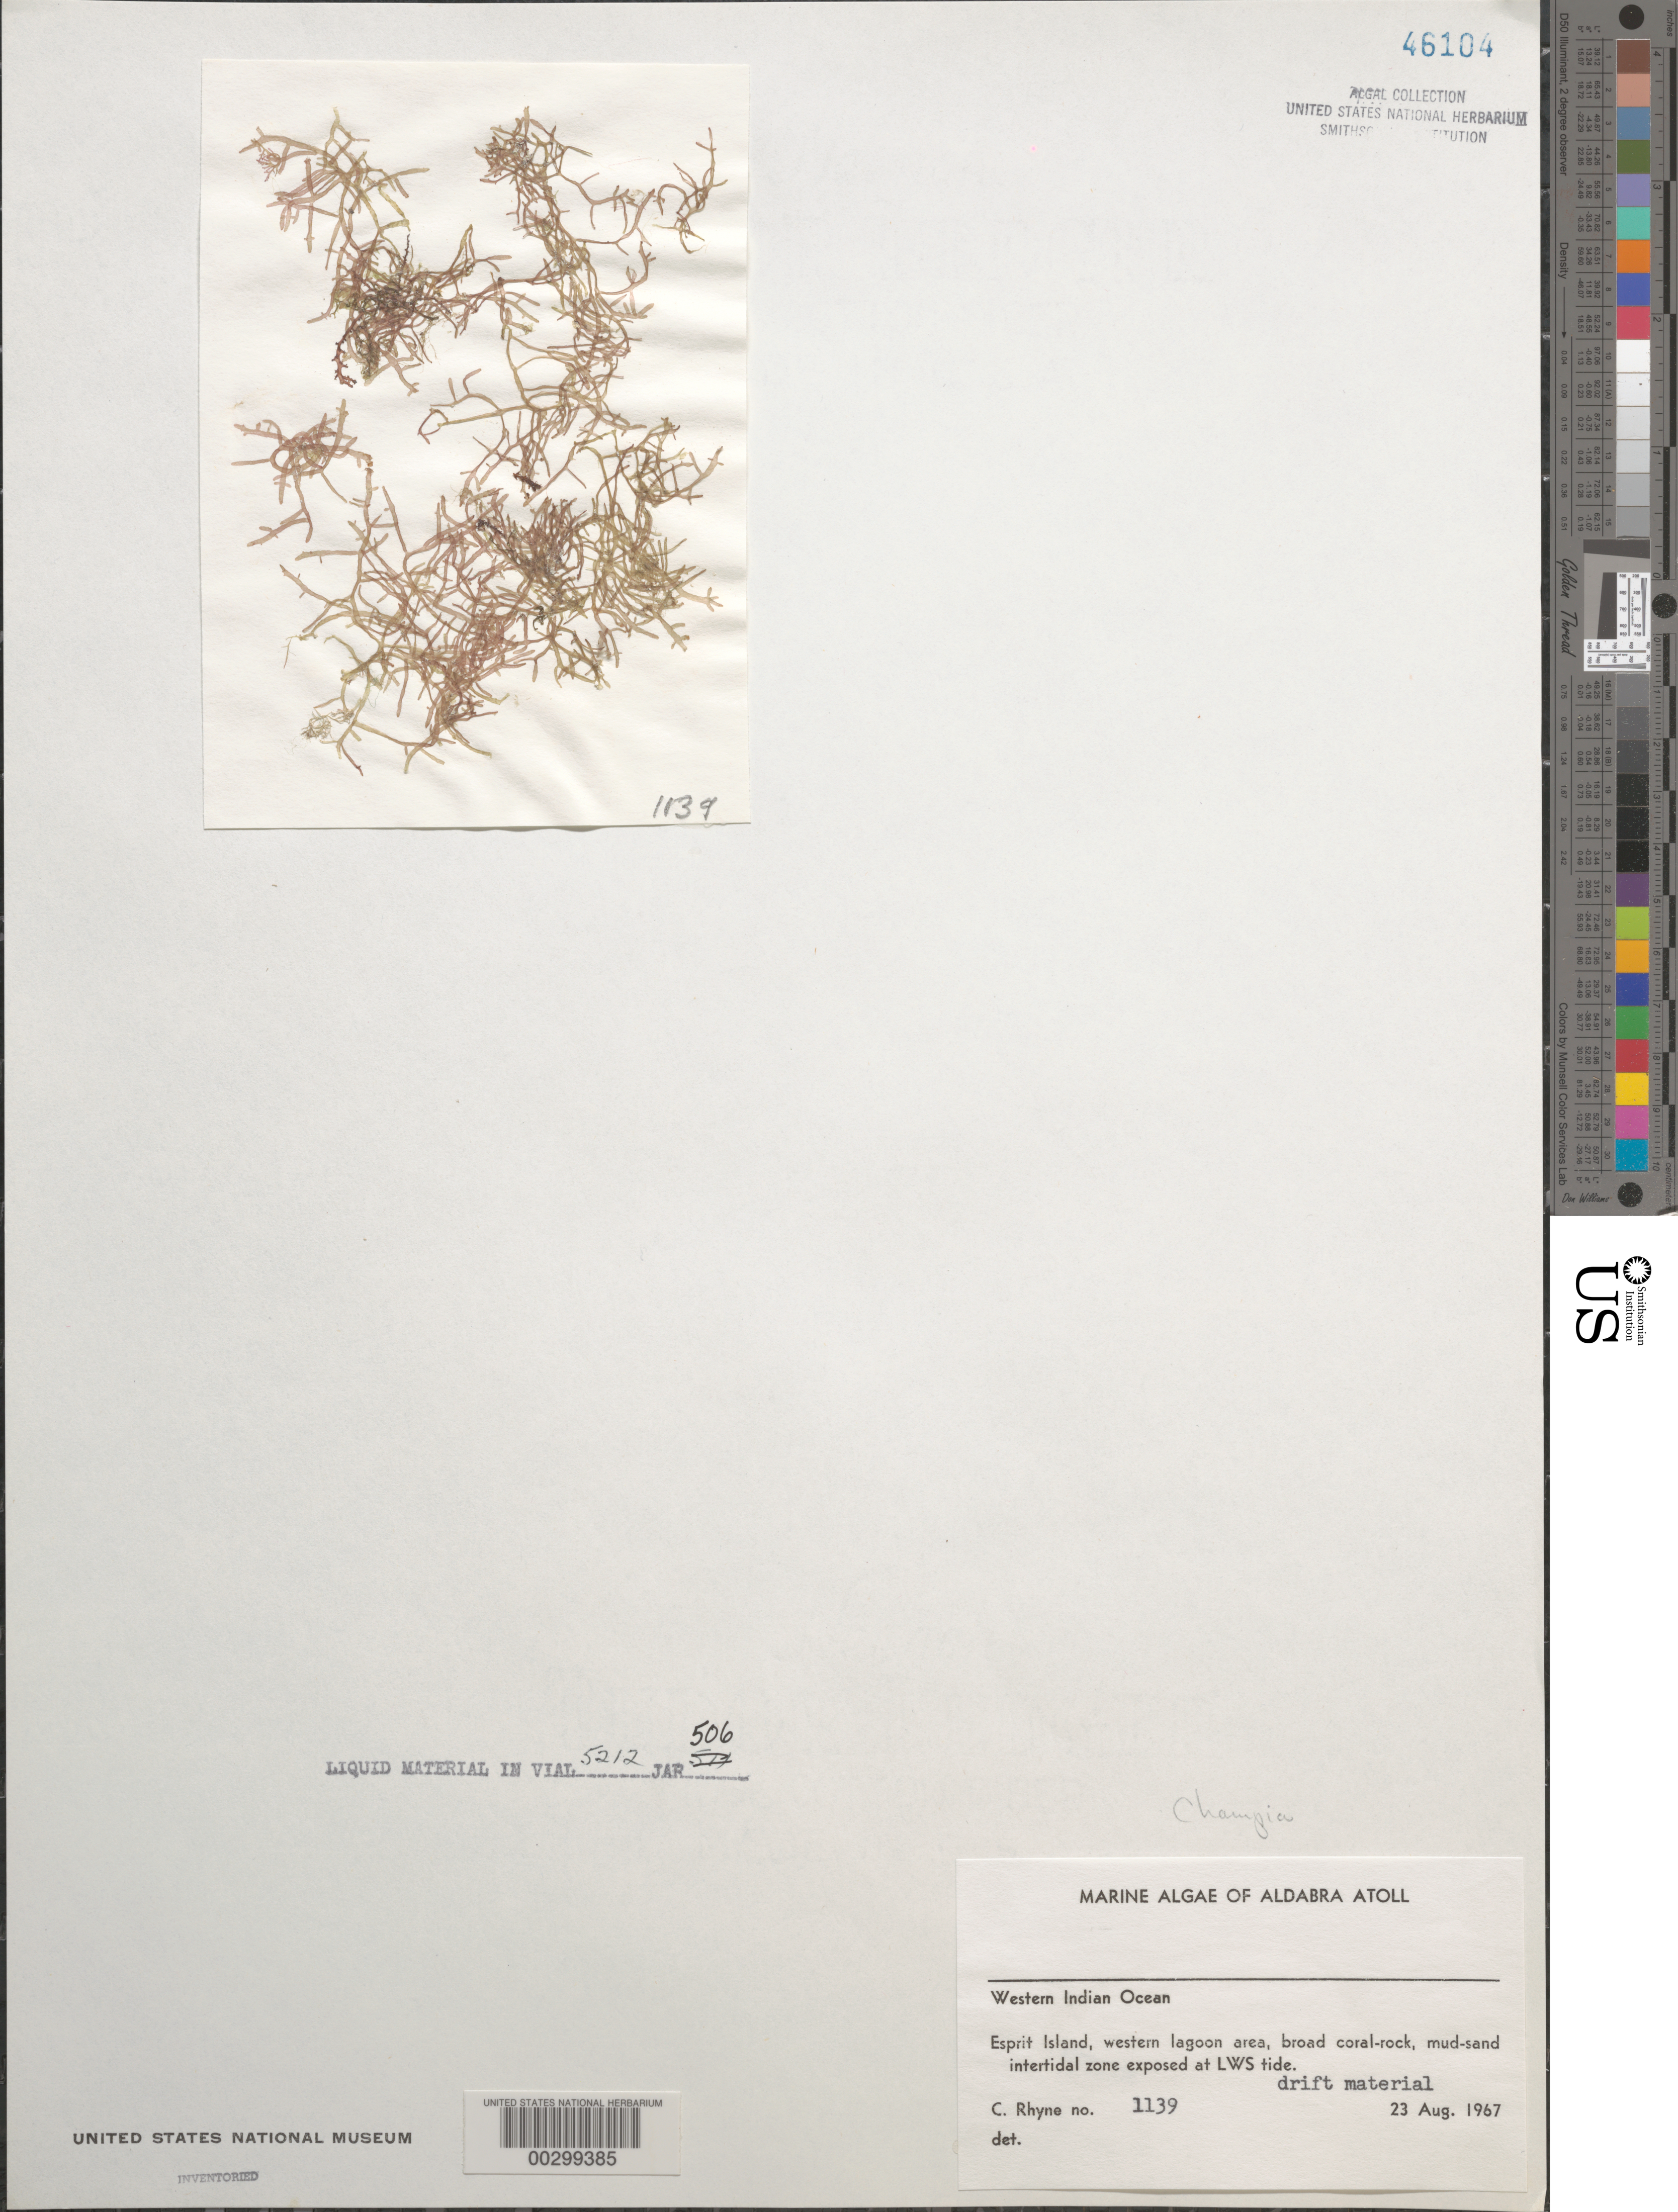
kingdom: Plantae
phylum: Rhodophyta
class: Florideophyceae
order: Rhodymeniales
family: Champiaceae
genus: Champia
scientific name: Champia sp.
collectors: C. Rhyne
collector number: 1139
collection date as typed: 23 Aug 1967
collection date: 1967-08-23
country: Seychelles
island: Aldabra Atoll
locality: Ile Esprit, Western lagoon area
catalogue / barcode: US 46104